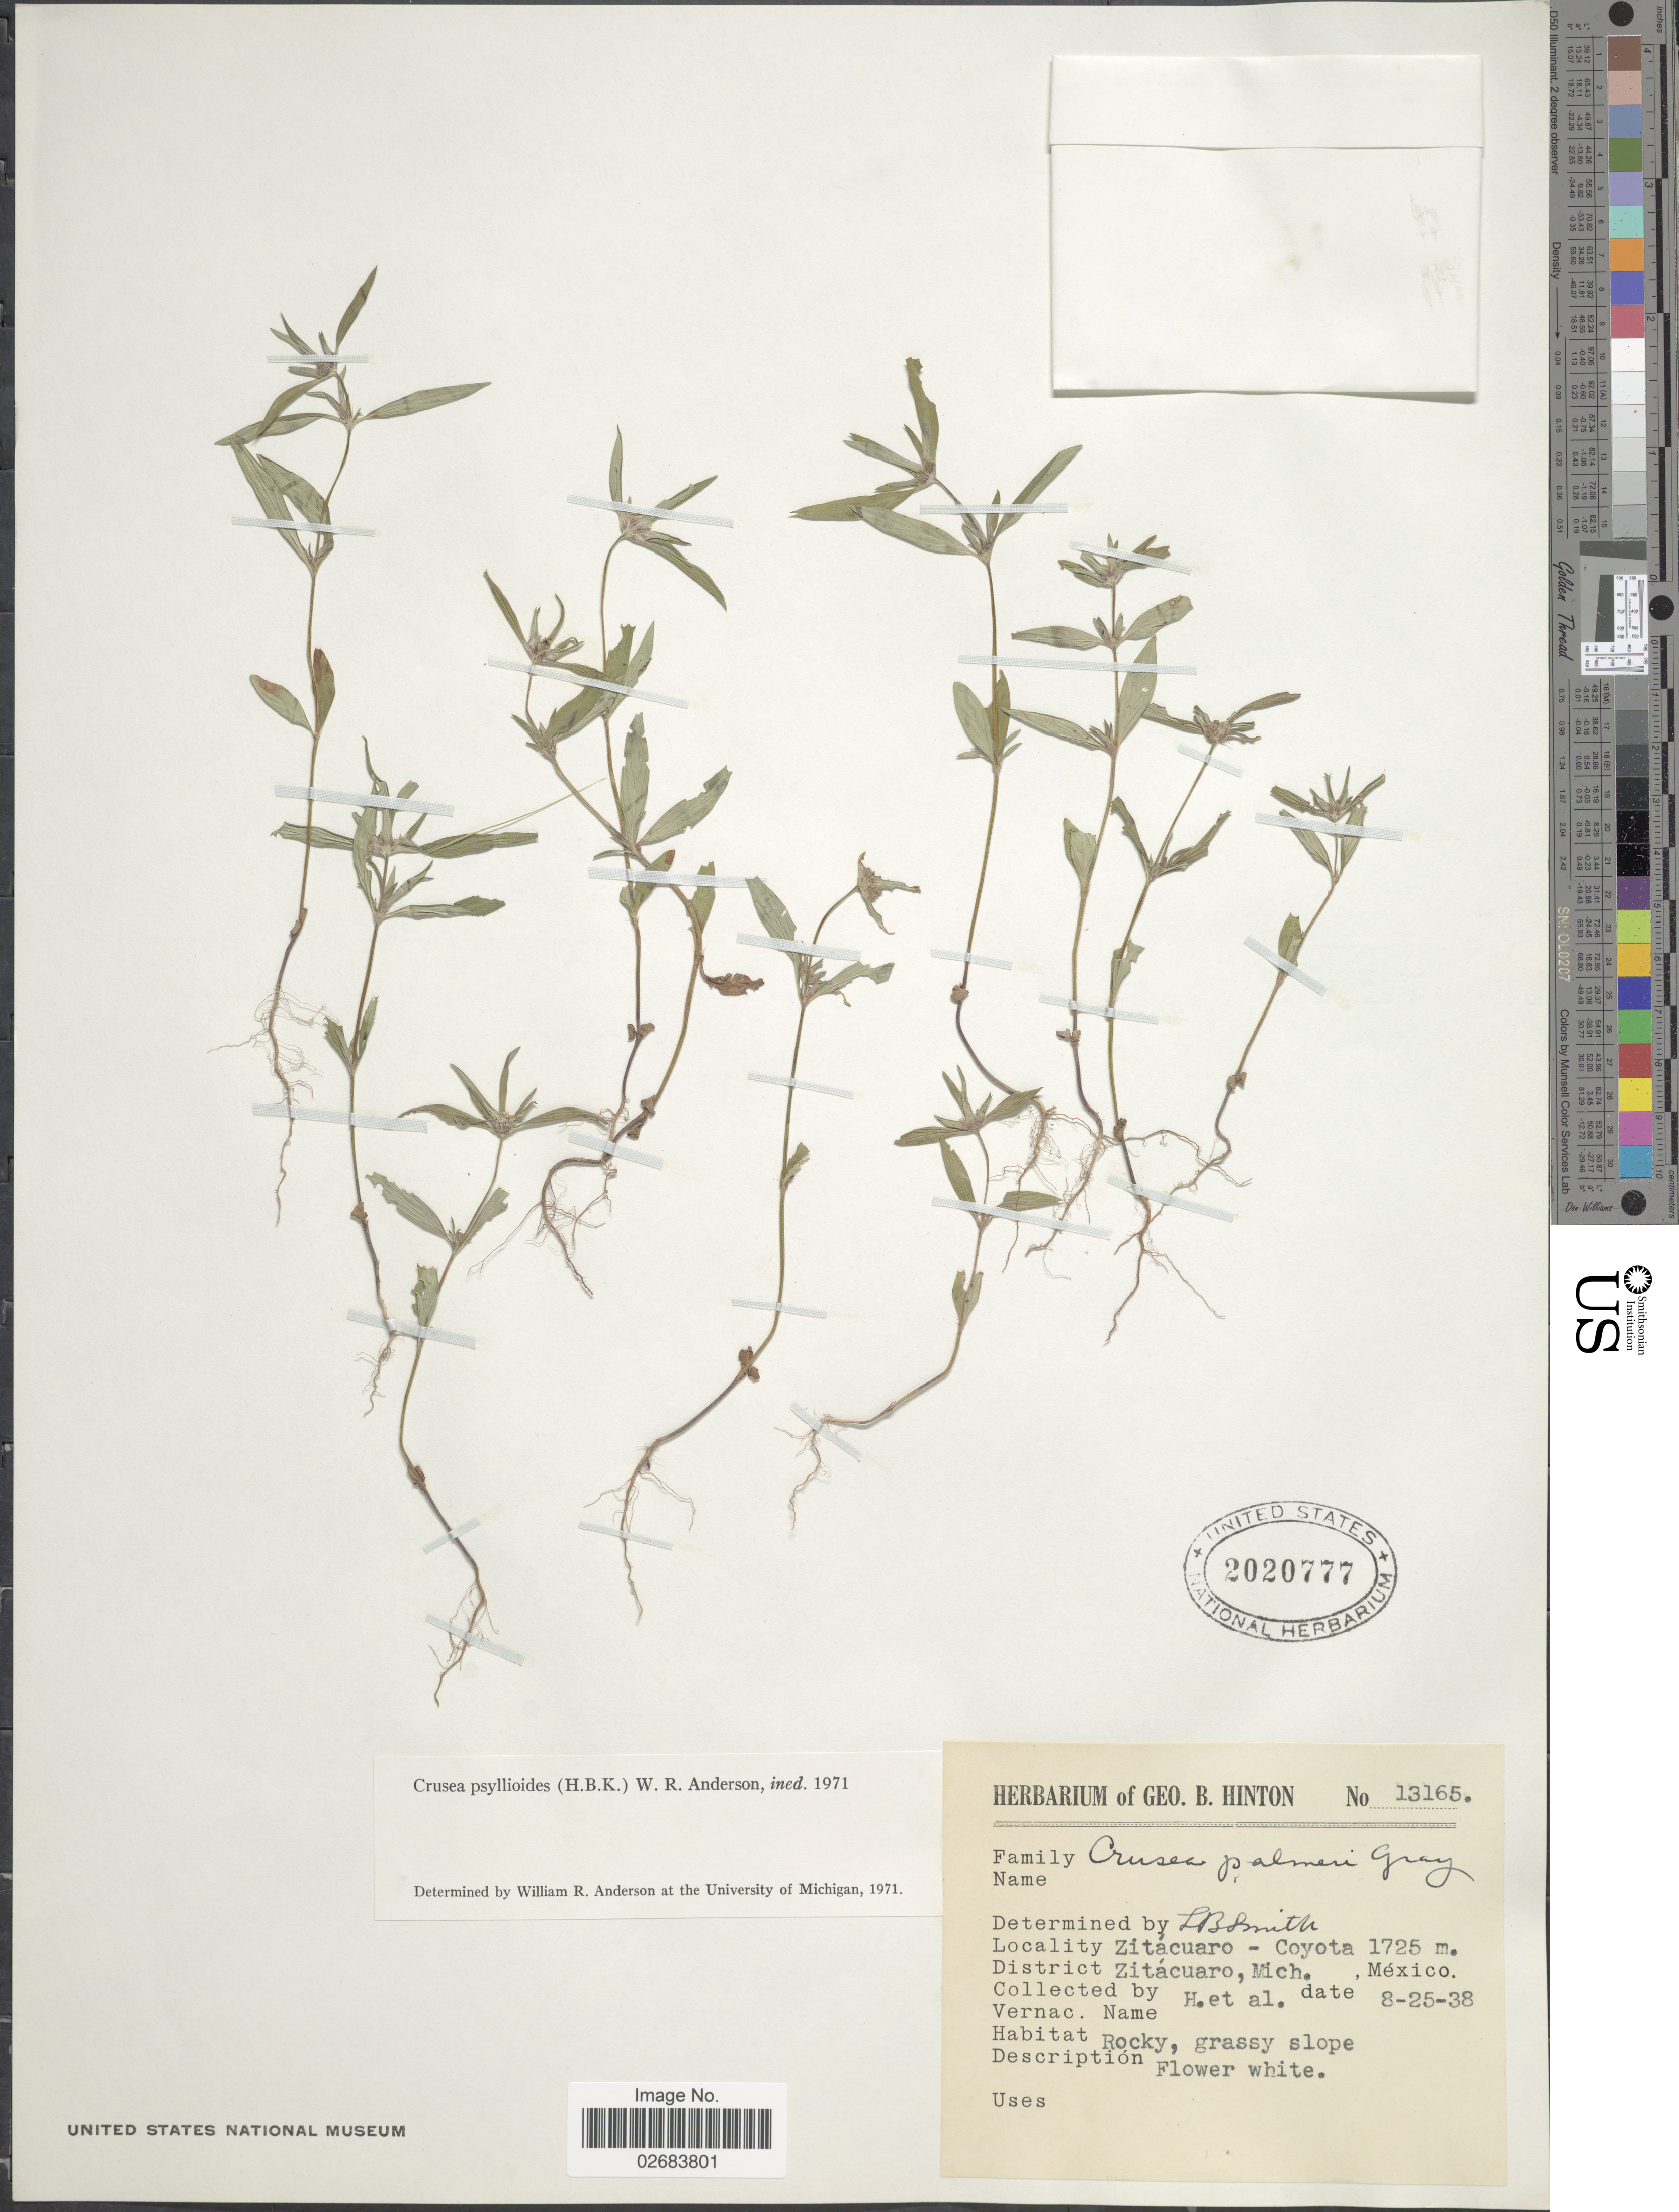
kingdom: Plantae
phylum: Tracheophyta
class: Magnoliopsida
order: Gentianales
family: Rubiaceae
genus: Crusea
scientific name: Crusea psyllioides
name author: (Kunth) W.R. Anderson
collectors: G. B. Hinton & et al.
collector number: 13165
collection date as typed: Transcribed d/m/y: 25/8/38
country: Mexico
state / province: Michoacán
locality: Zitacuaro-Coyota. District Zitacuaro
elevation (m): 1725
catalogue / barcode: US 2020777